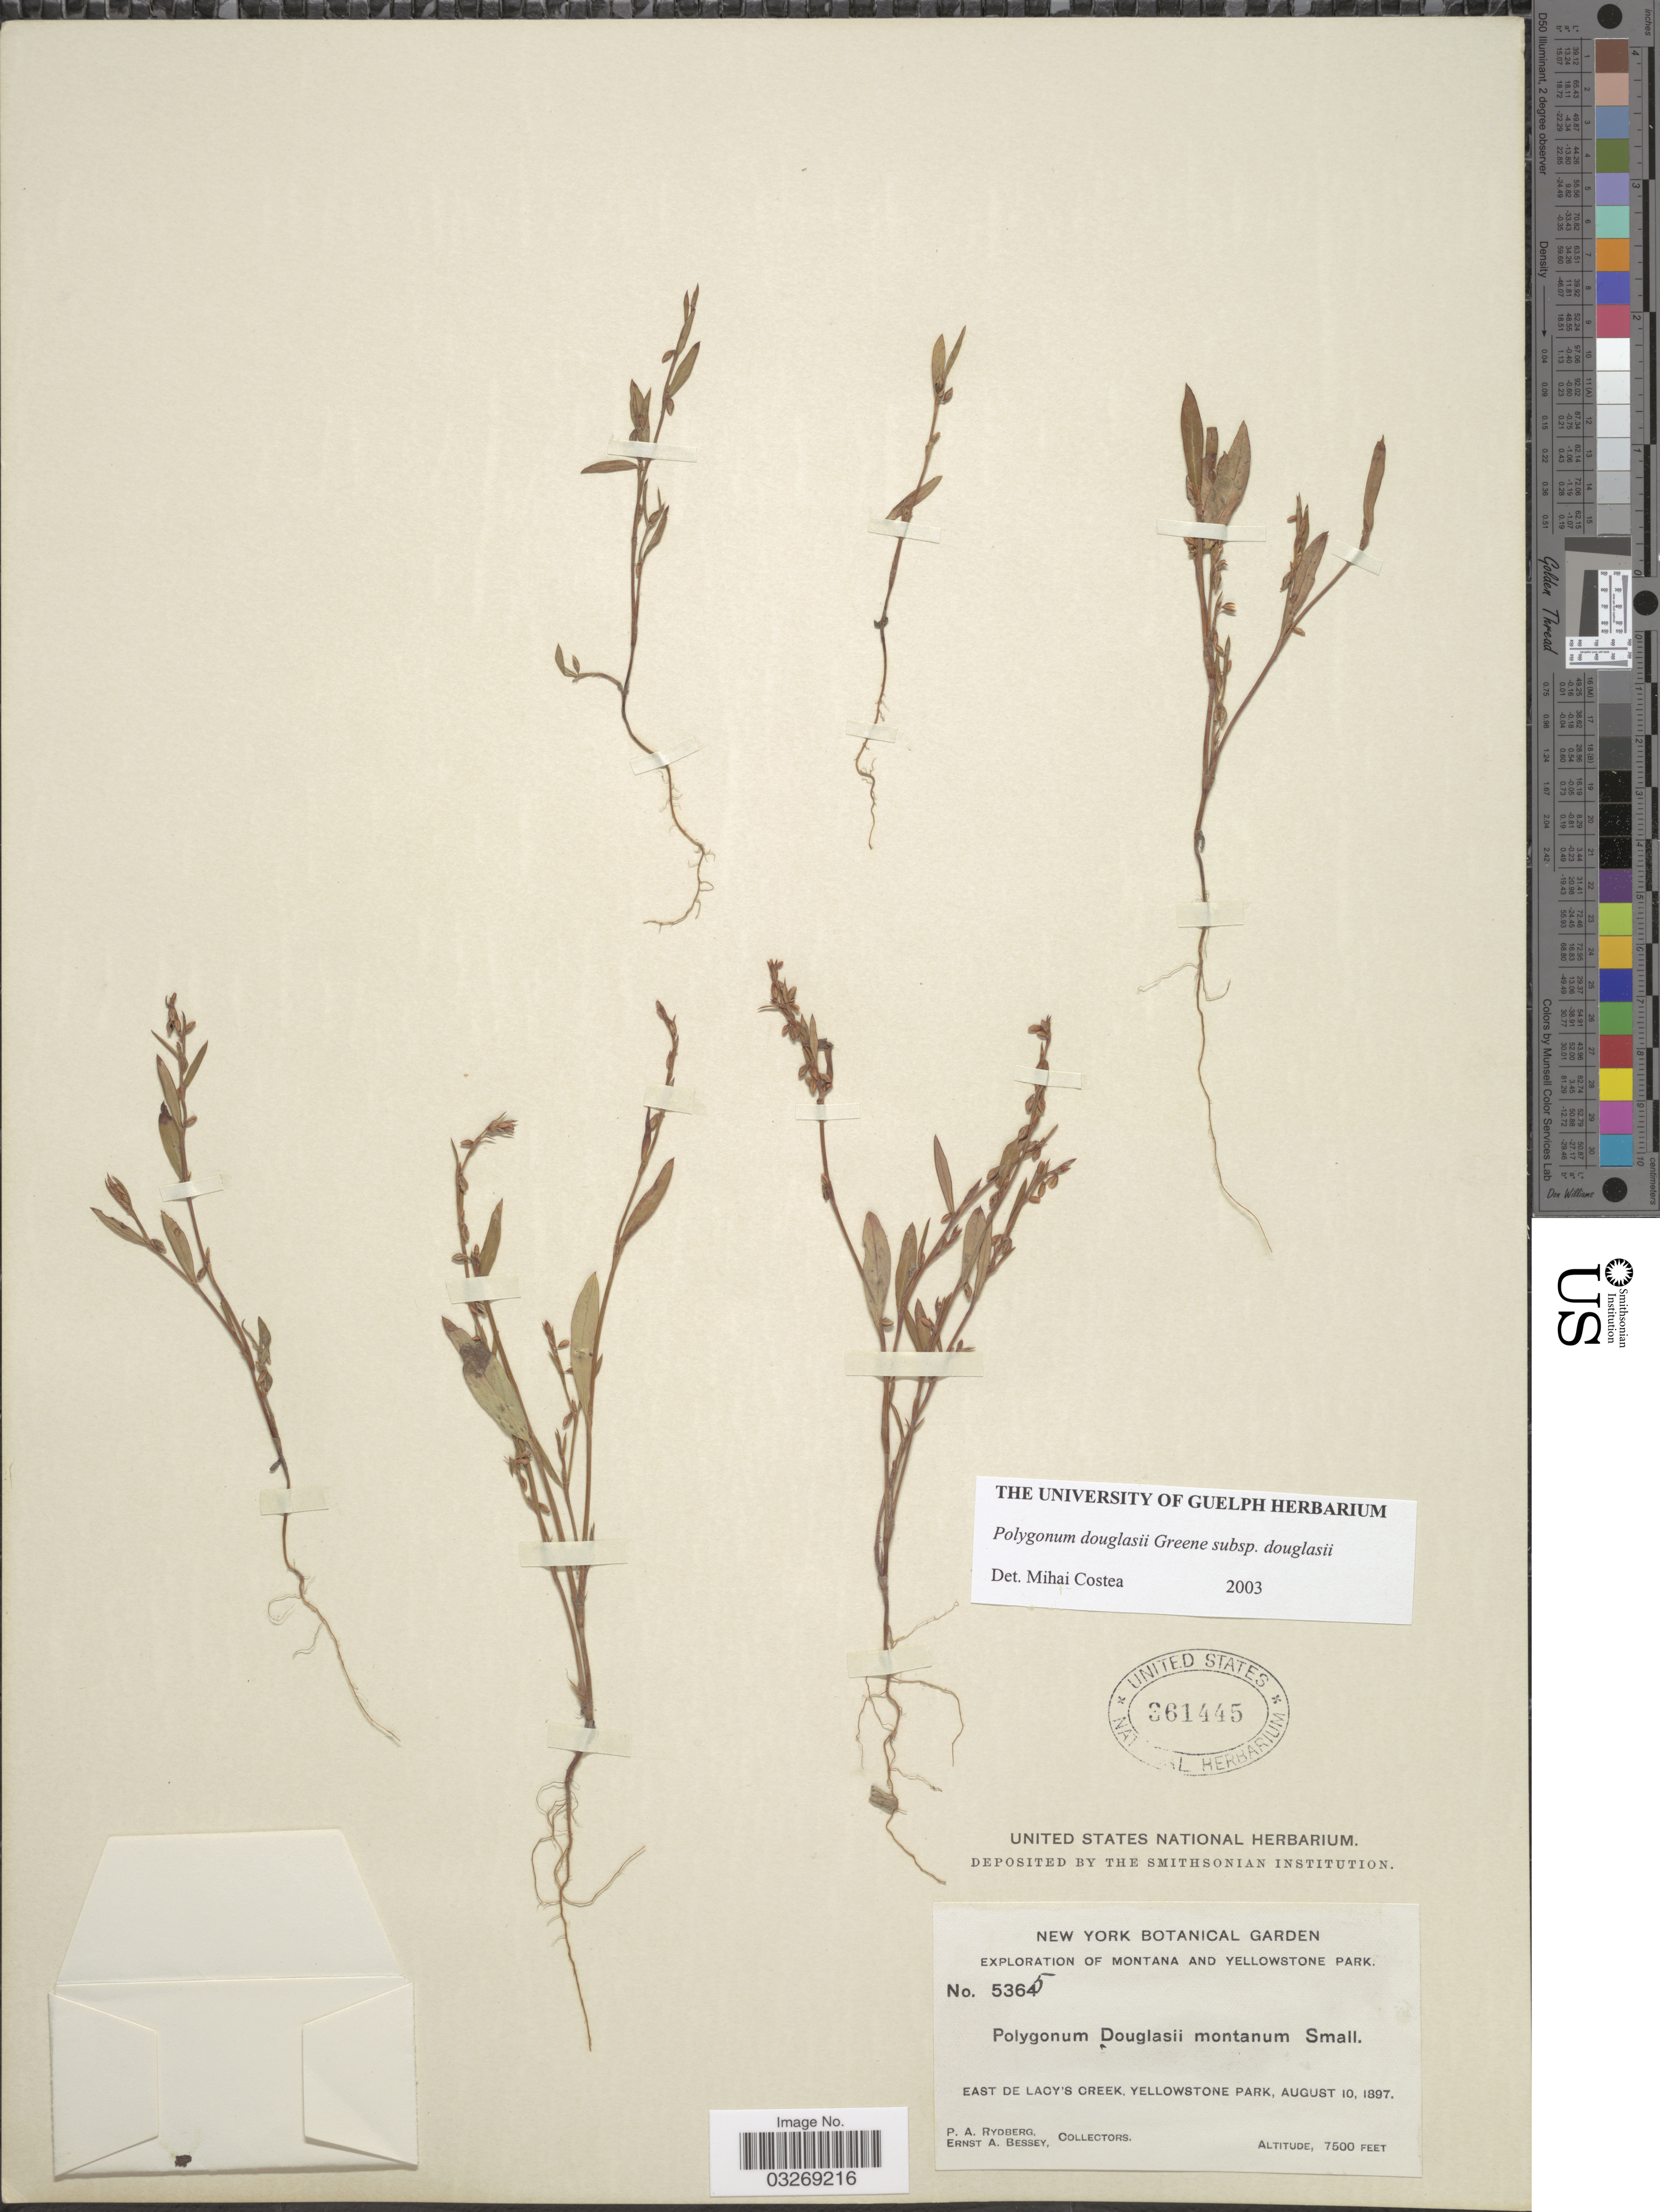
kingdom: Plantae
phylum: Tracheophyta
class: Magnoliopsida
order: Caryophyllales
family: Polygonaceae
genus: Polygonum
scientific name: Polygonum douglasii subsp. douglasii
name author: Greene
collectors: P. A. Rydberg & E. A. Bessey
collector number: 5365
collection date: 1897-08-10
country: United States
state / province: Wyoming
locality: East de Lacy's Creek, Yellowstone Park.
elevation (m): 2286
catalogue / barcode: US 361445